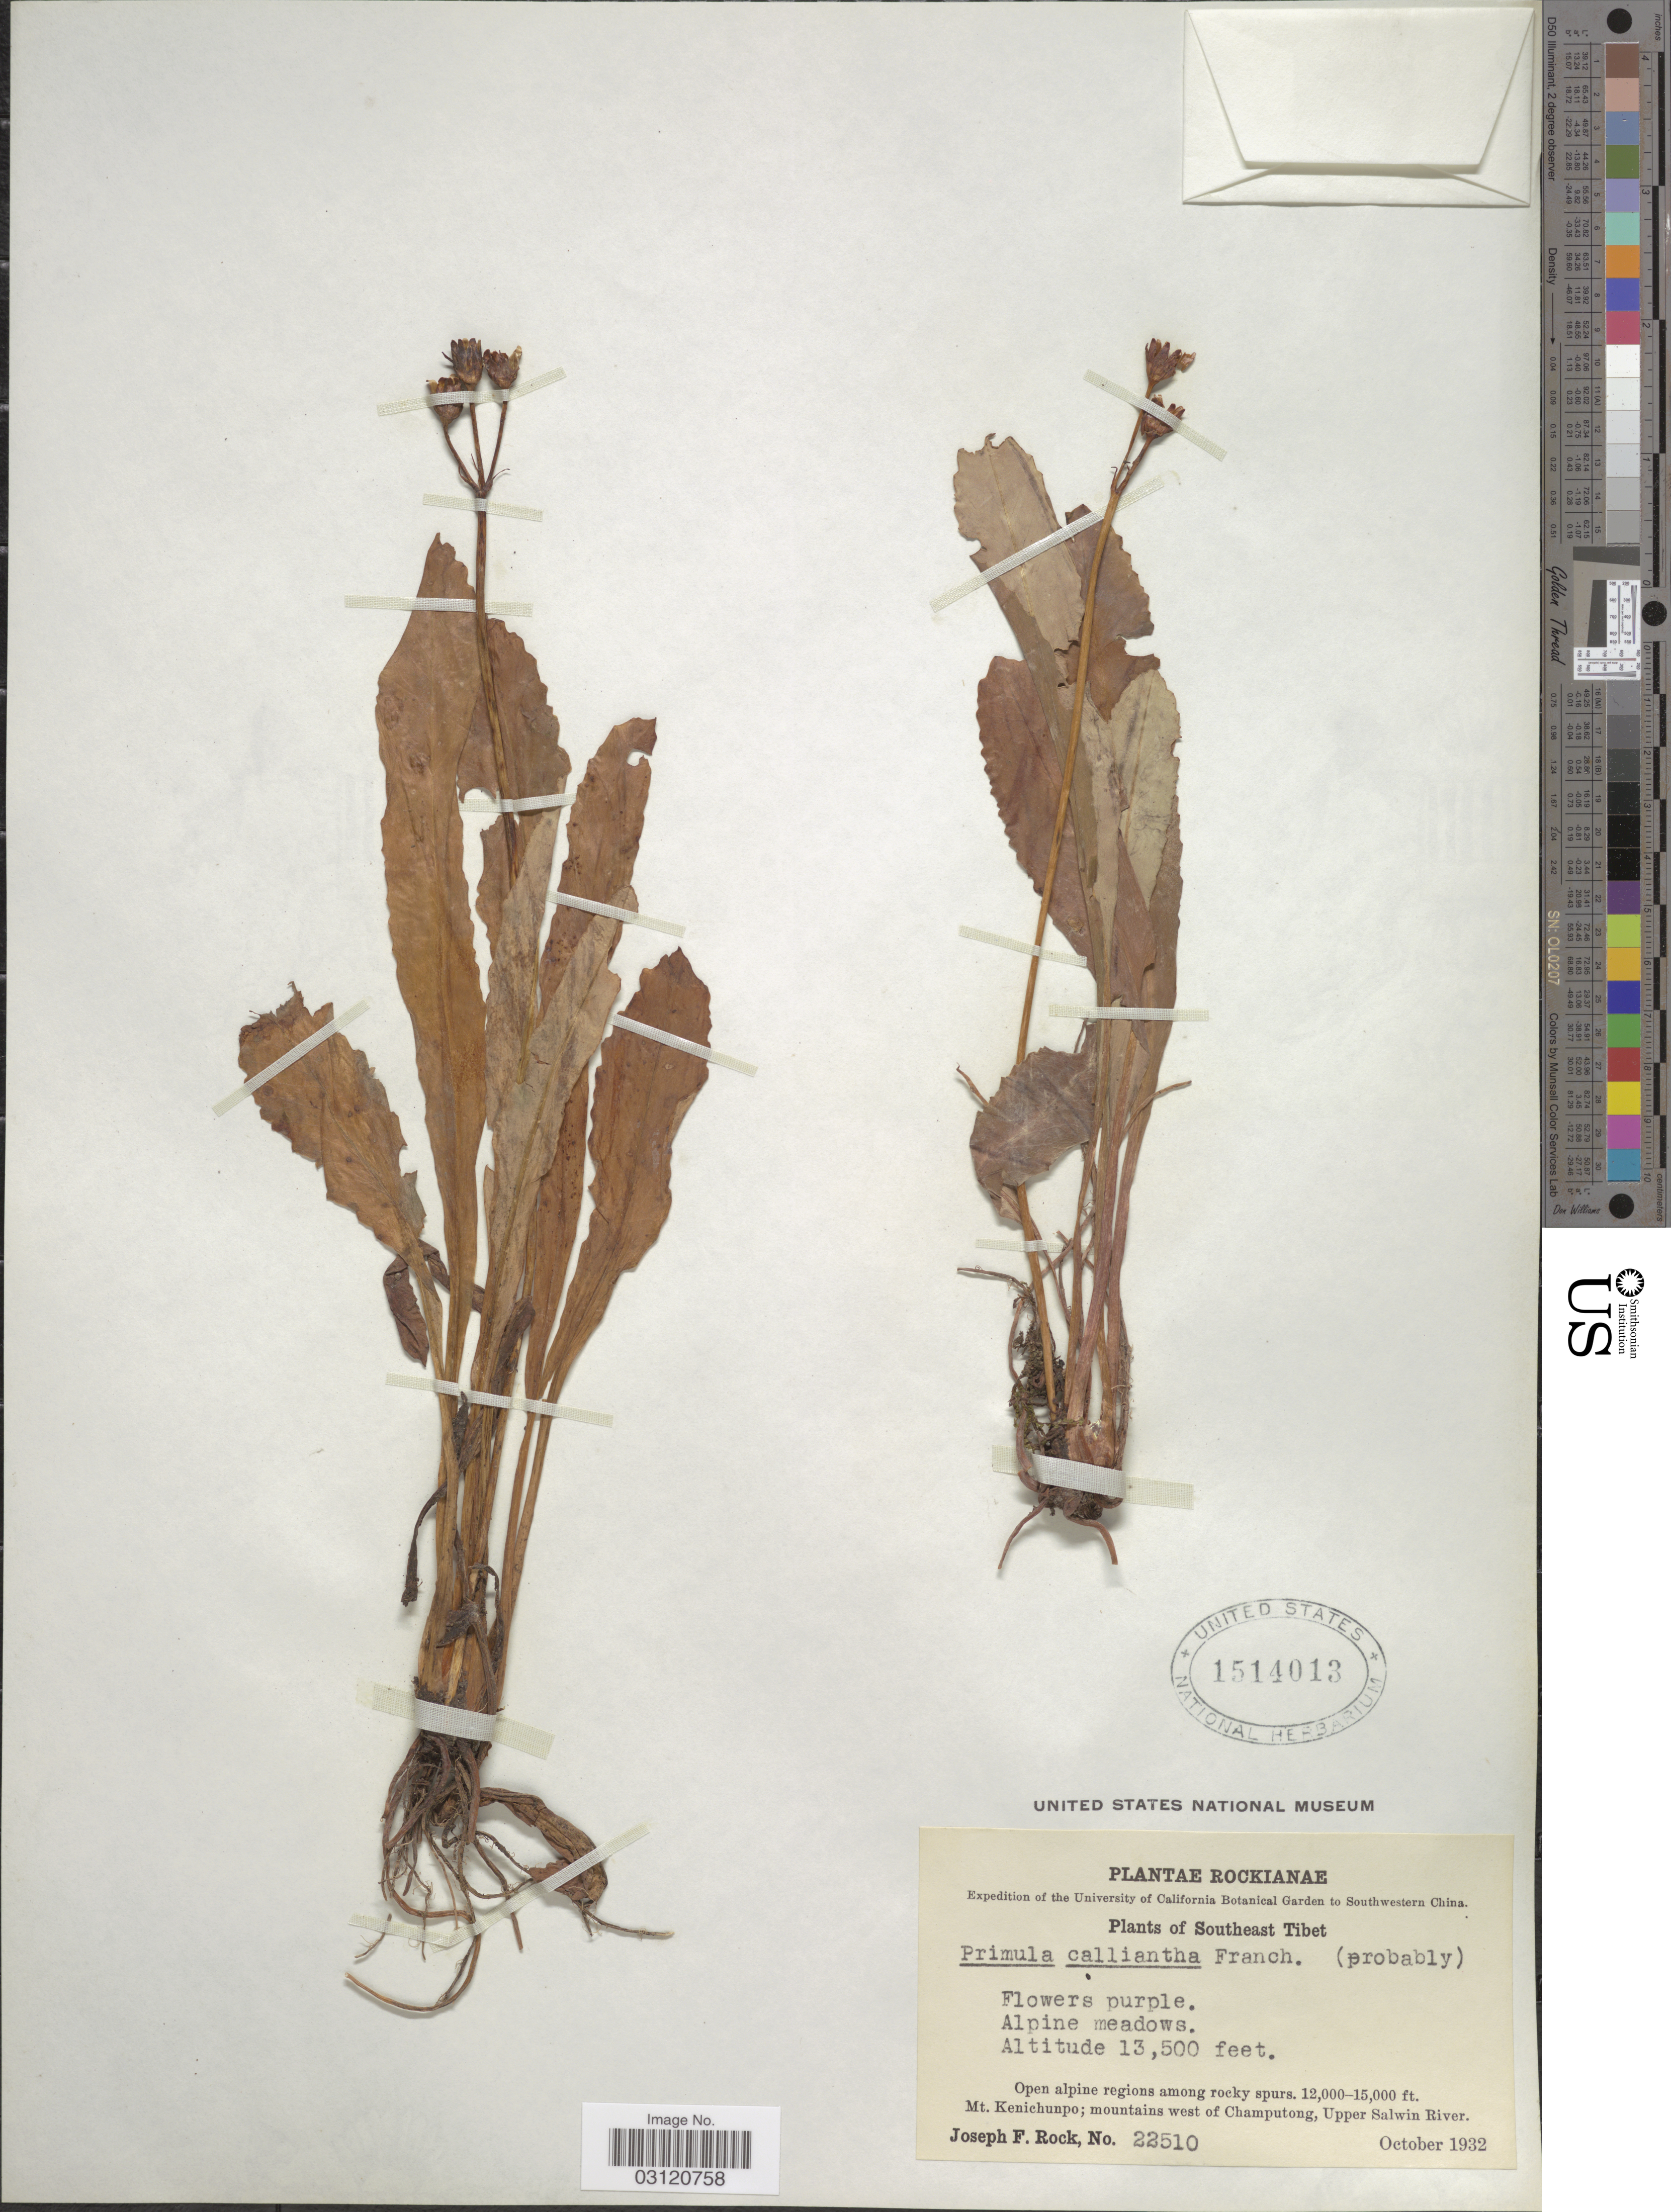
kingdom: Plantae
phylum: Tracheophyta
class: Magnoliopsida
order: Ericales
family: Primulaceae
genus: Primula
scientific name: Primula calliantha subsp. bryophila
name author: (Balf. f. & Farrer) W.W. Sm. & Forrest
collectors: J. F. Rock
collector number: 22510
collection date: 1932-10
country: China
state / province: Xizang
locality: Southwestern China. Southeast Tibet. Alpine meadow. Open alpine regions among rocky spurs. Mt. Kenichunpo; mountains west of Champutong, Upper Salwin River.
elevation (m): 4115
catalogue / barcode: US 1514013